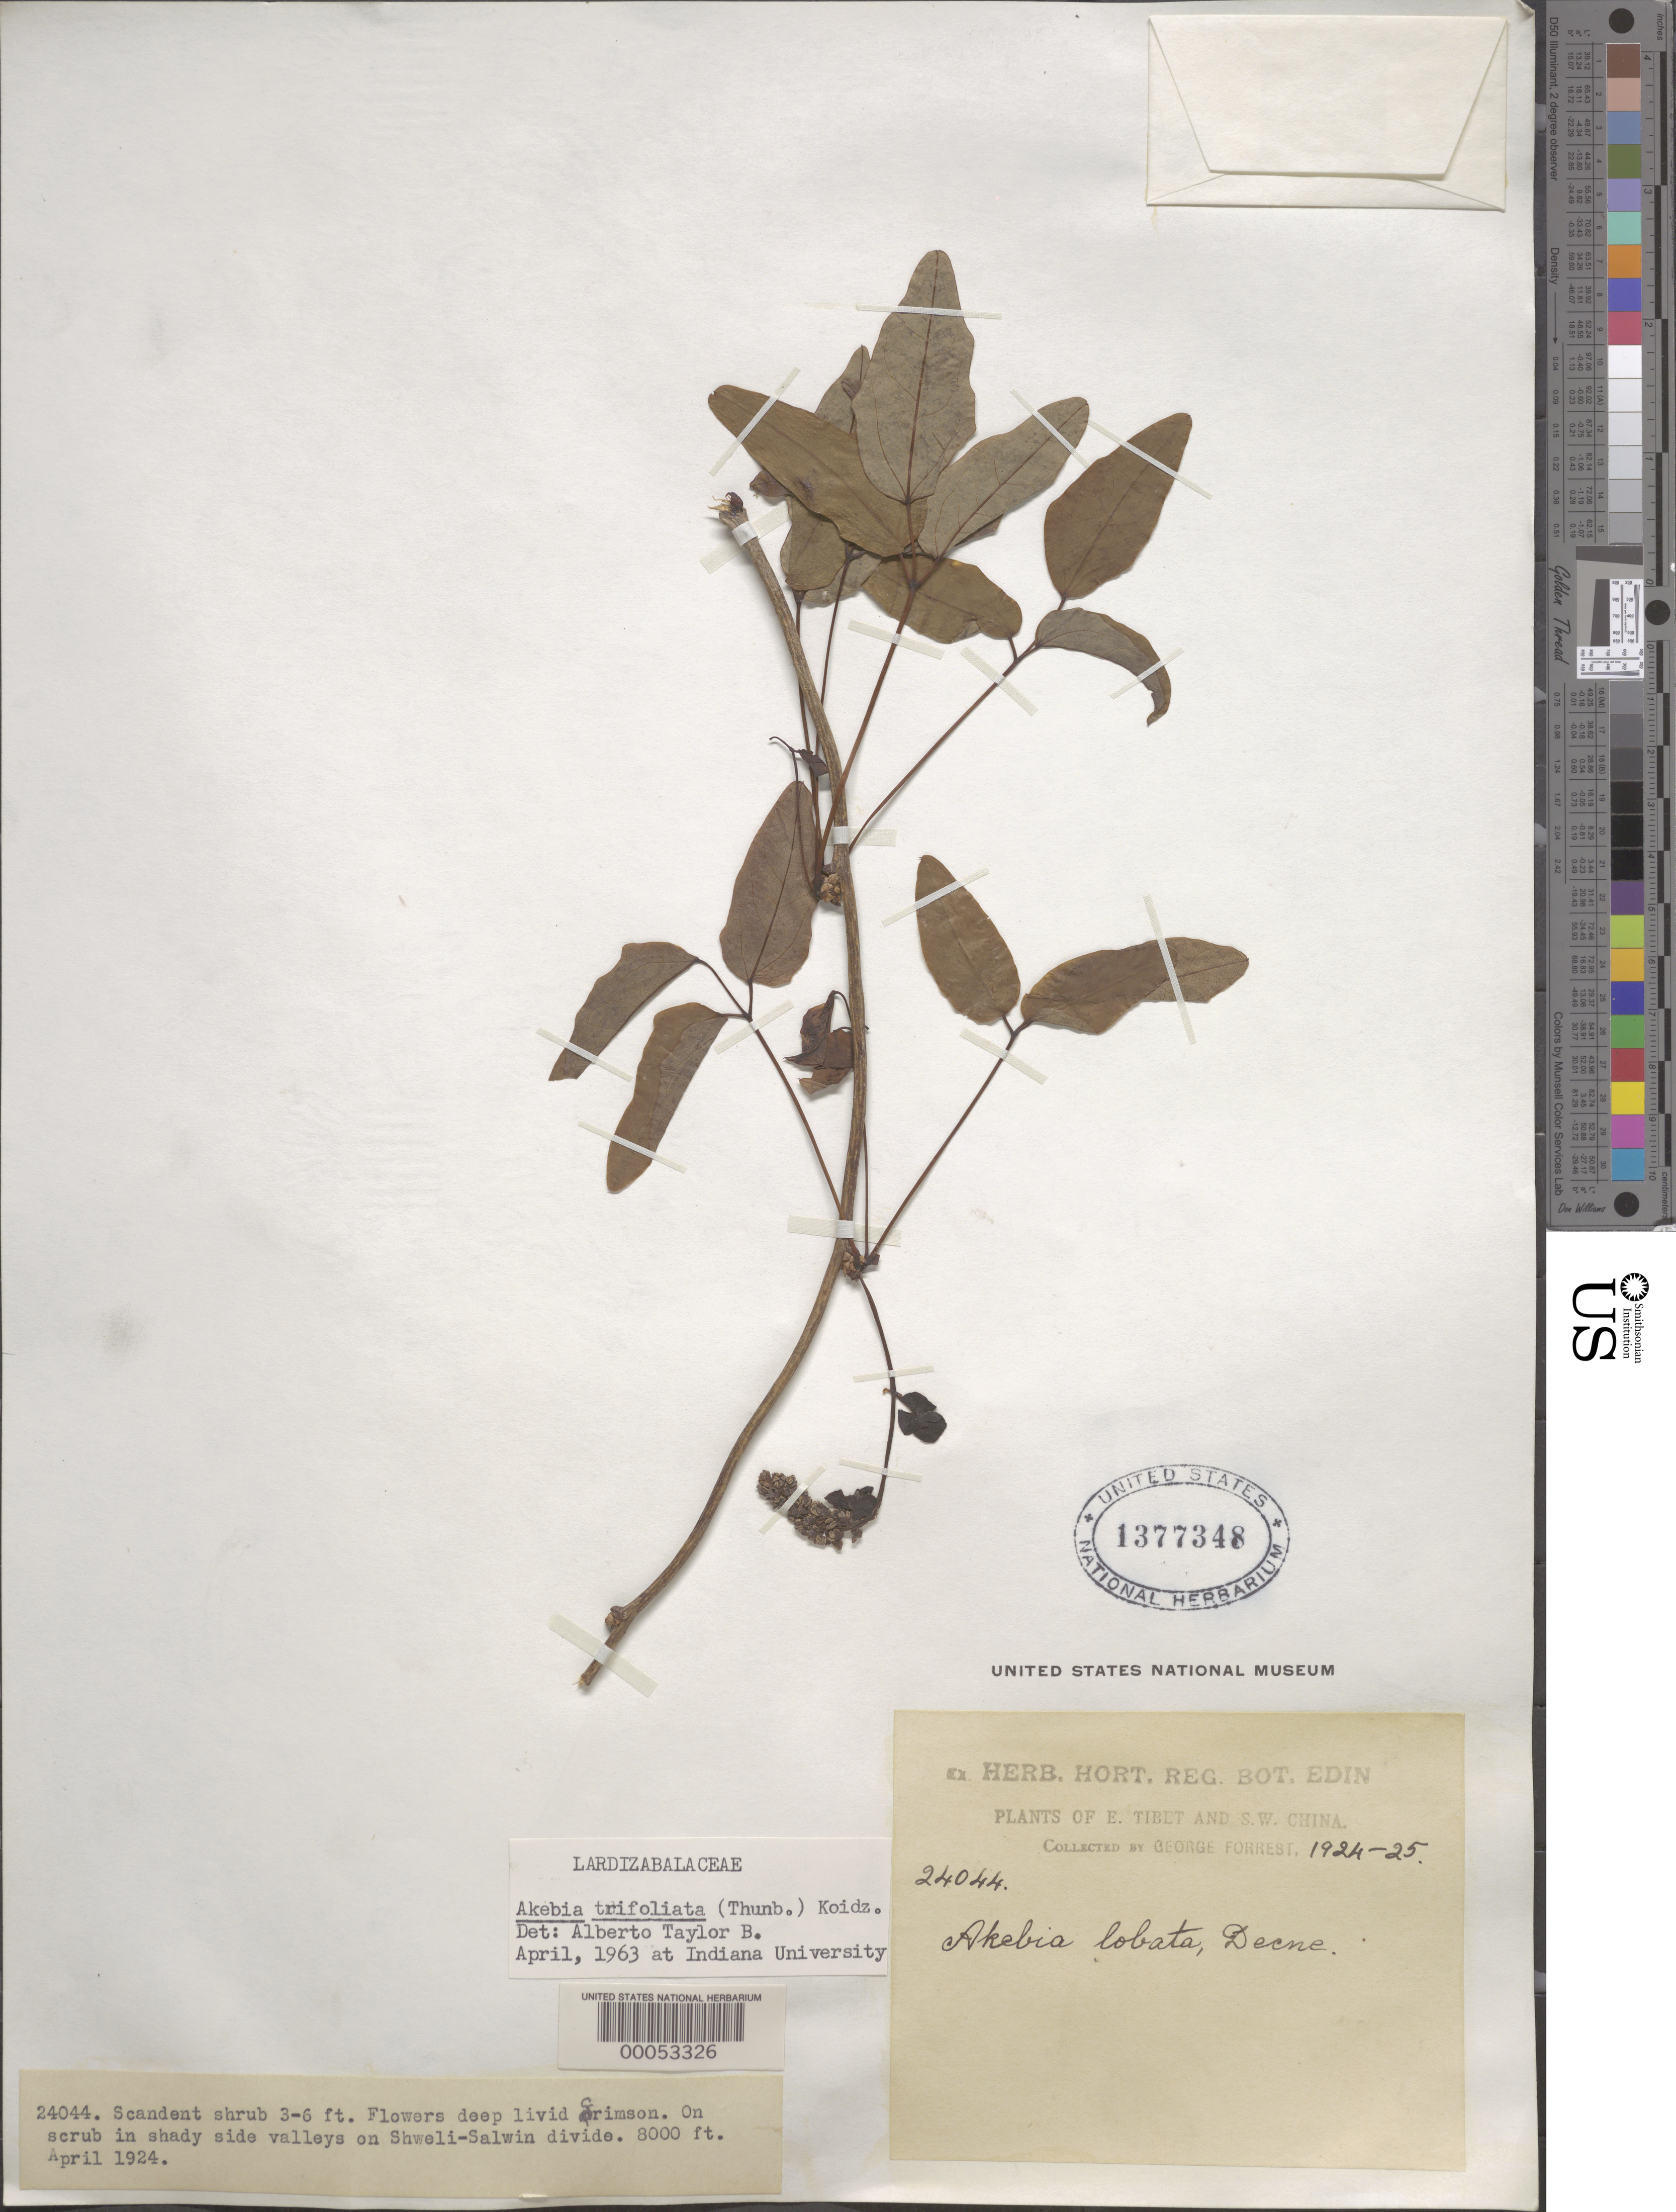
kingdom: Plantae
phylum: Tracheophyta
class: Magnoliopsida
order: Ranunculales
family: Lardizabalaceae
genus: Akebia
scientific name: Akebia trifoliata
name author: (Thunb.) Koidz.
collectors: G. Forrest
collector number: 24044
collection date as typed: Apr 1924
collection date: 1924-04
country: China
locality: Shweli-salwin divide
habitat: On scrub in shady side valleys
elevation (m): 2438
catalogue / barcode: US 1377348